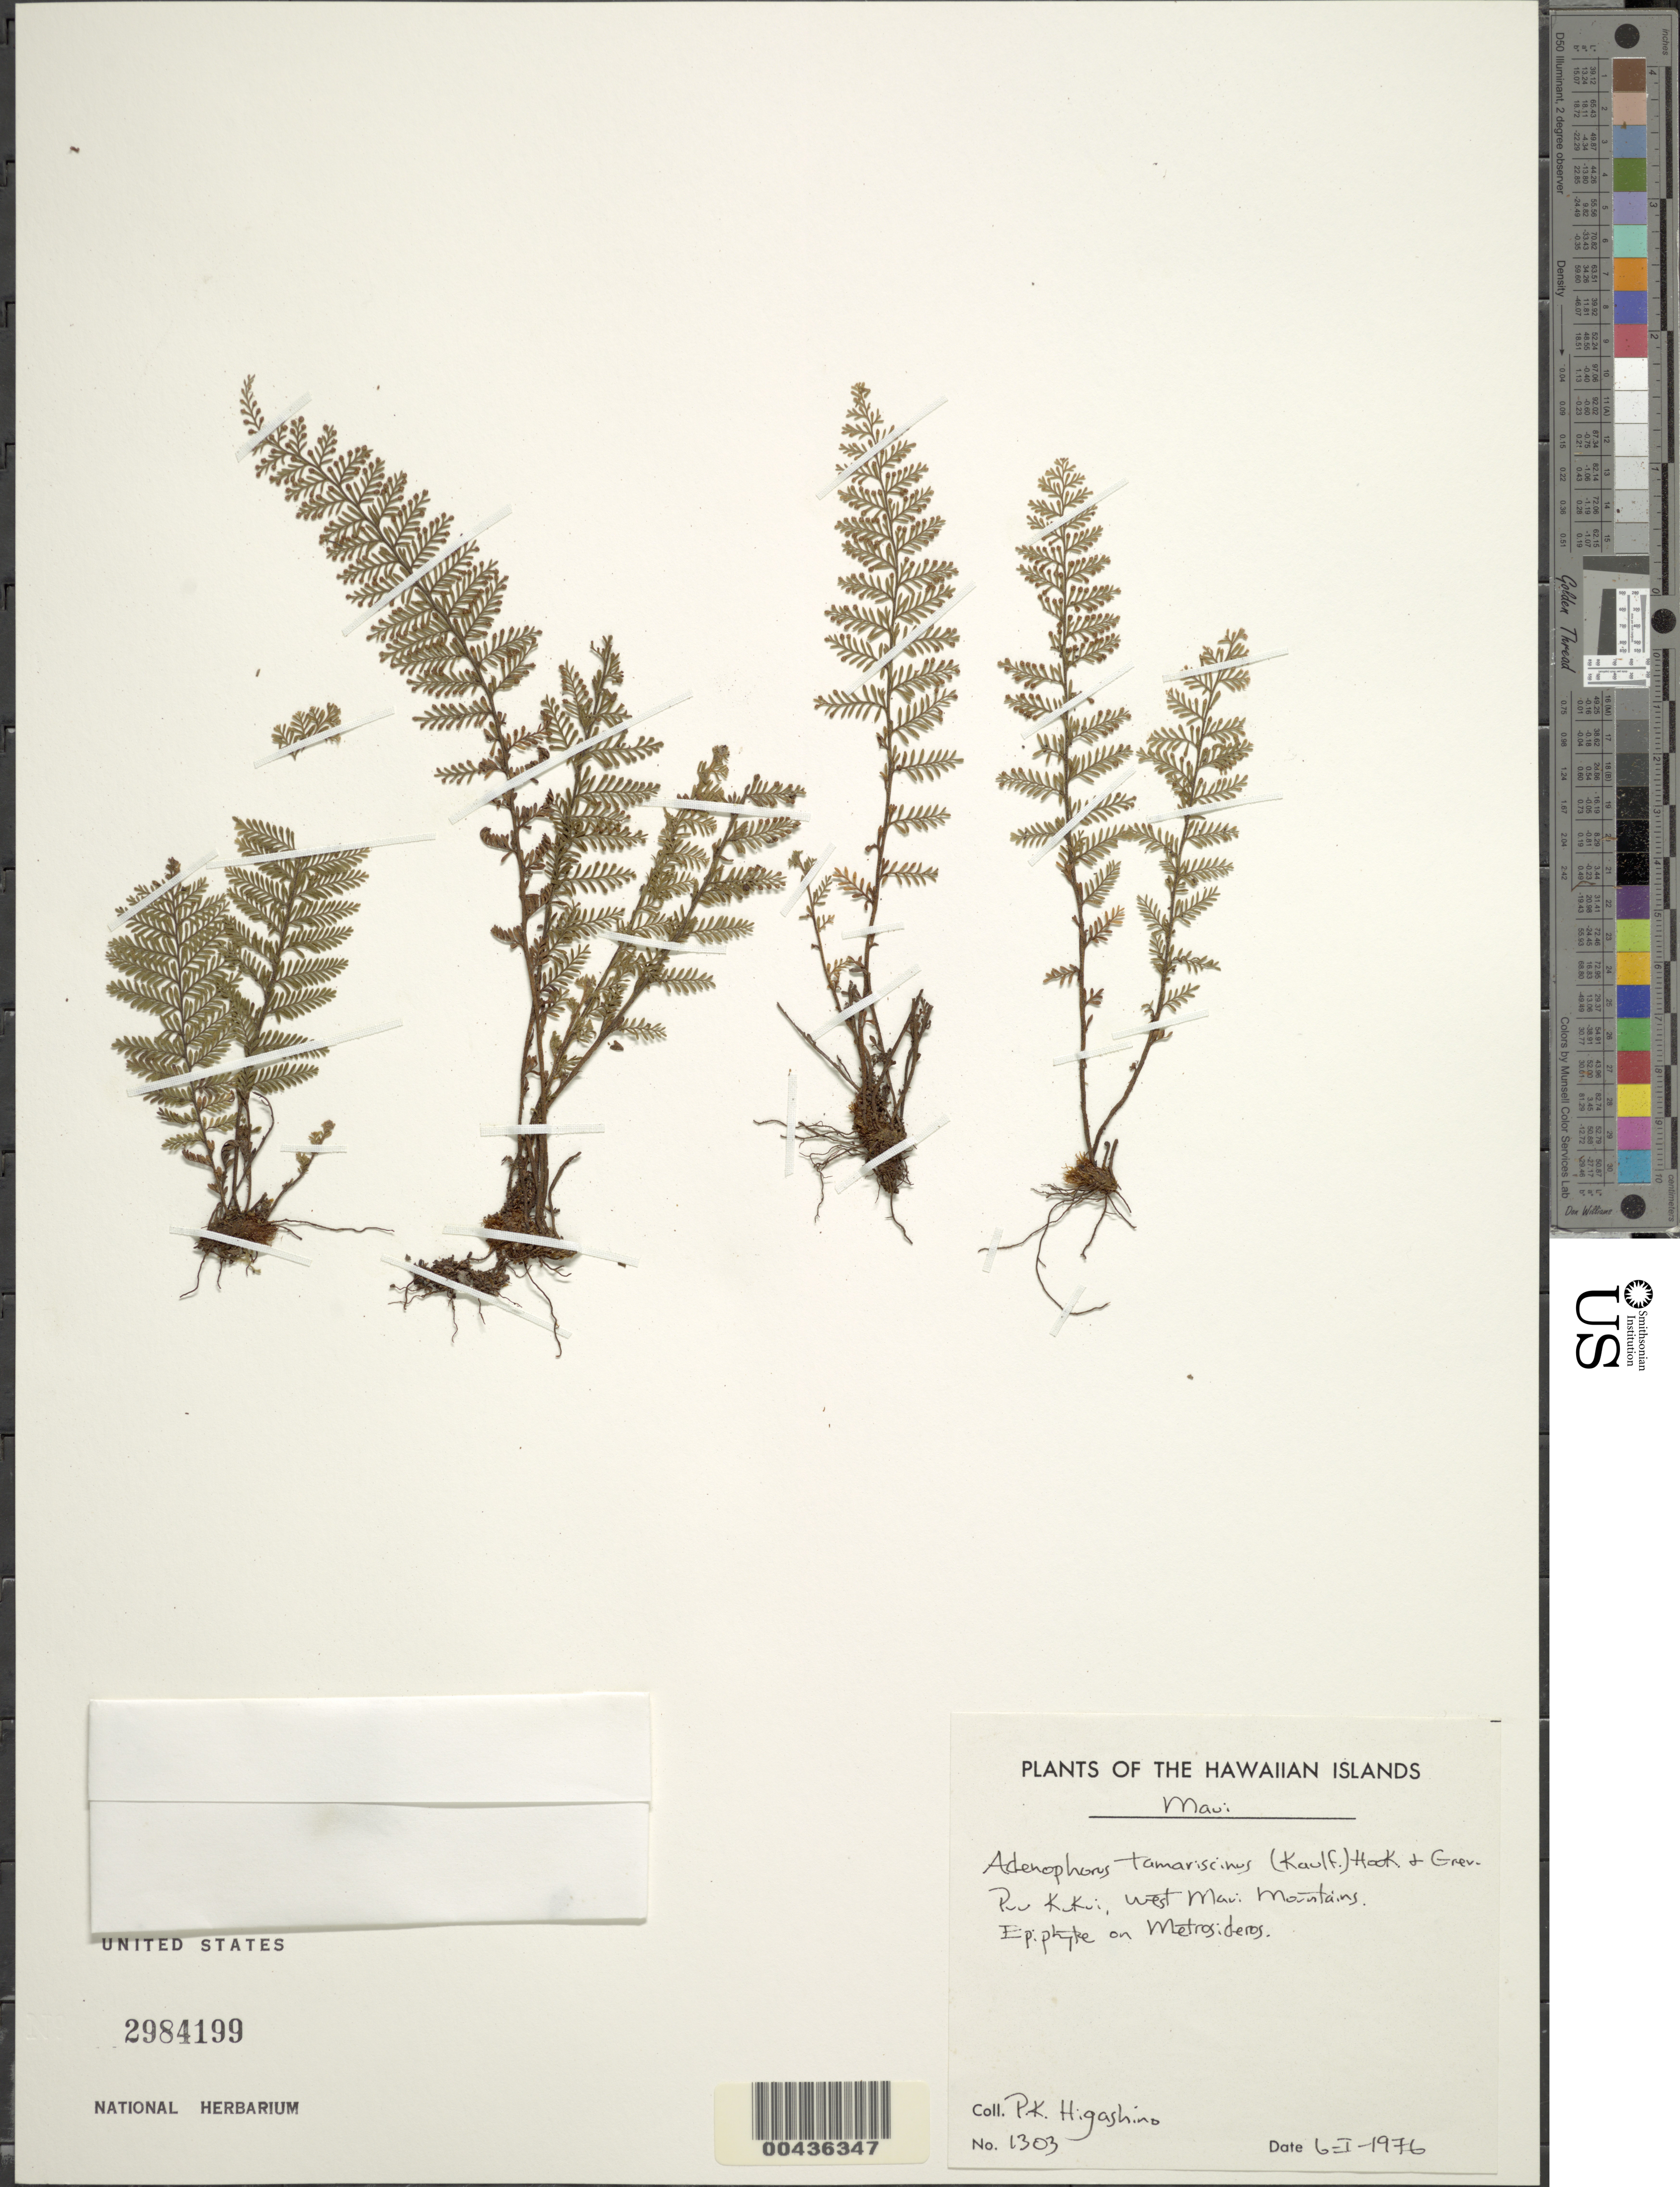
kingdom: Plantae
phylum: Tracheophyta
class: Polypodiopsida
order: Polypodiales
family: Polypodiaceae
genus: Adenophorus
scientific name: Adenophorus tamariscinus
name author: Hook. & Grev.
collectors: P. Higashino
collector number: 1303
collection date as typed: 6 Jan 1976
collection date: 1976-01-06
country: United States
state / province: Hawaii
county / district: Maui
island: Maui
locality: Puu Kukui, W Maui Mountains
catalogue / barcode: US 2984199